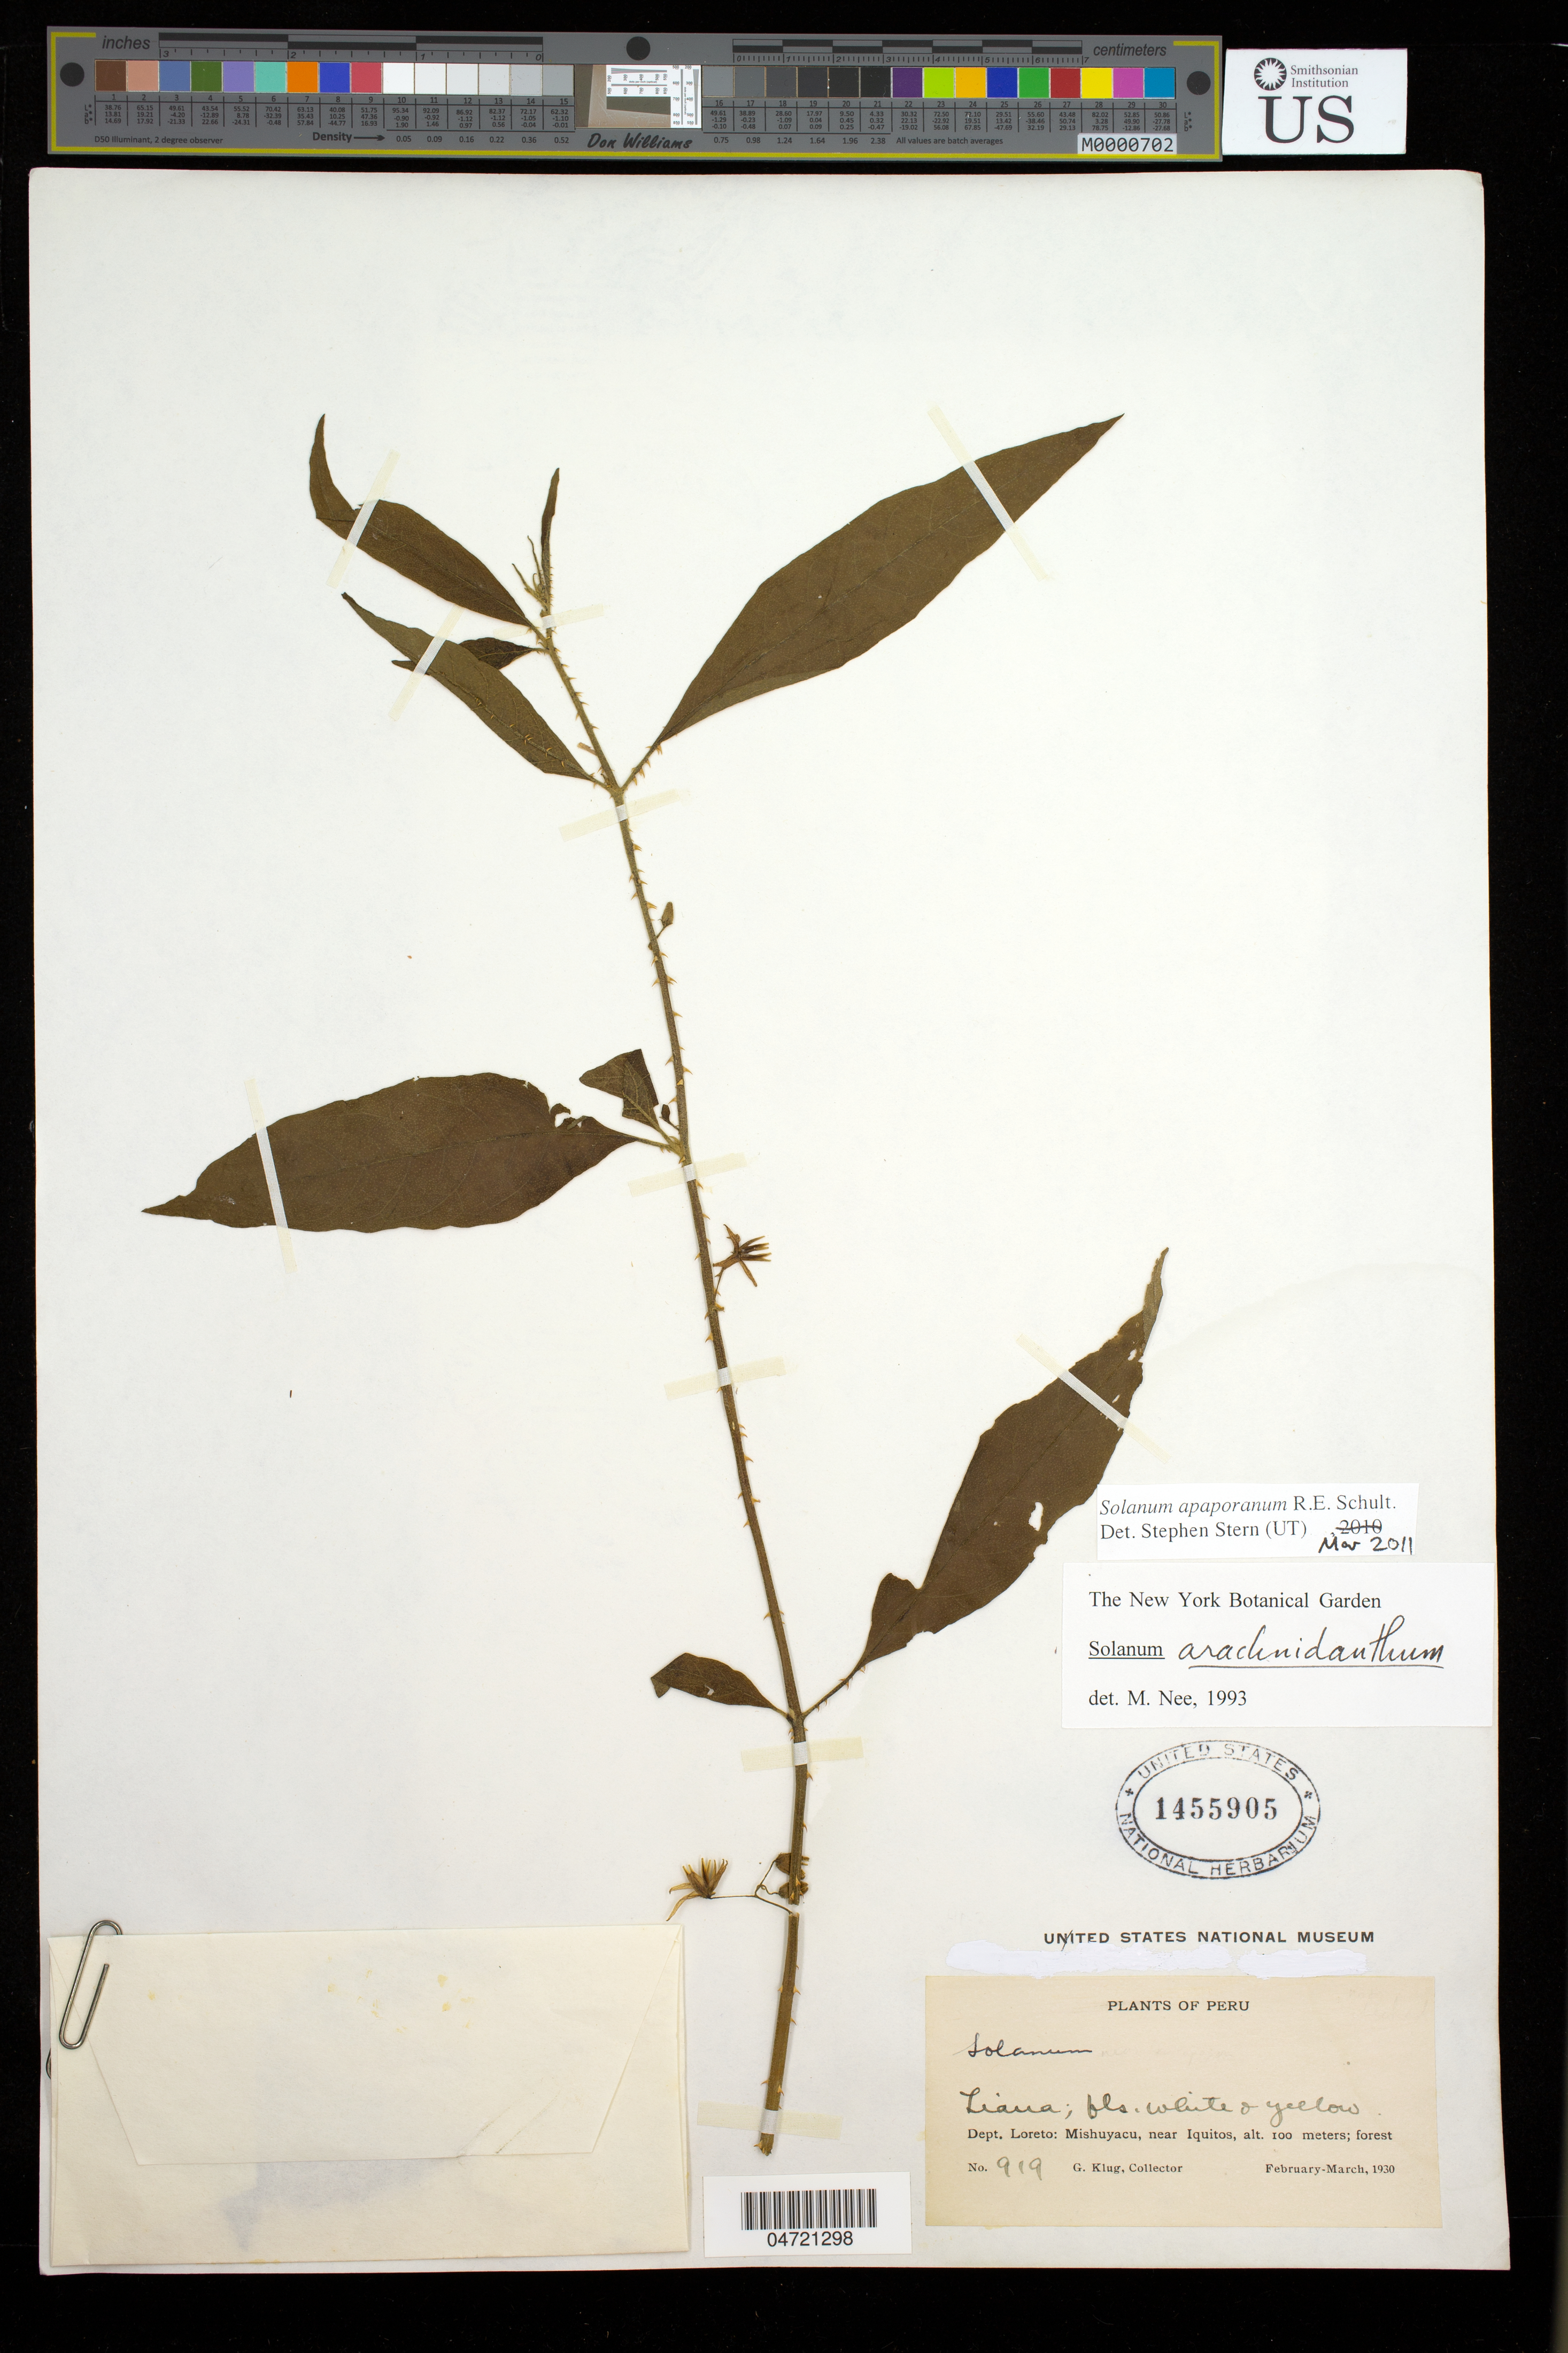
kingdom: Plantae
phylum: Tracheophyta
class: Magnoliopsida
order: Solanales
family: Solanaceae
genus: Solanum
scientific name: Solanum apaporanum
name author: R.E. Schult.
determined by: Stern, S. R., (UT)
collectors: G. Klug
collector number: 919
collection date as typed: Feb 1930 to -- Mar 1930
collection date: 1930-02/1930-03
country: Peru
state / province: Loreto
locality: Mishuyacu near Iquitos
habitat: Forest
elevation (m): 100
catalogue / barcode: US 1455905